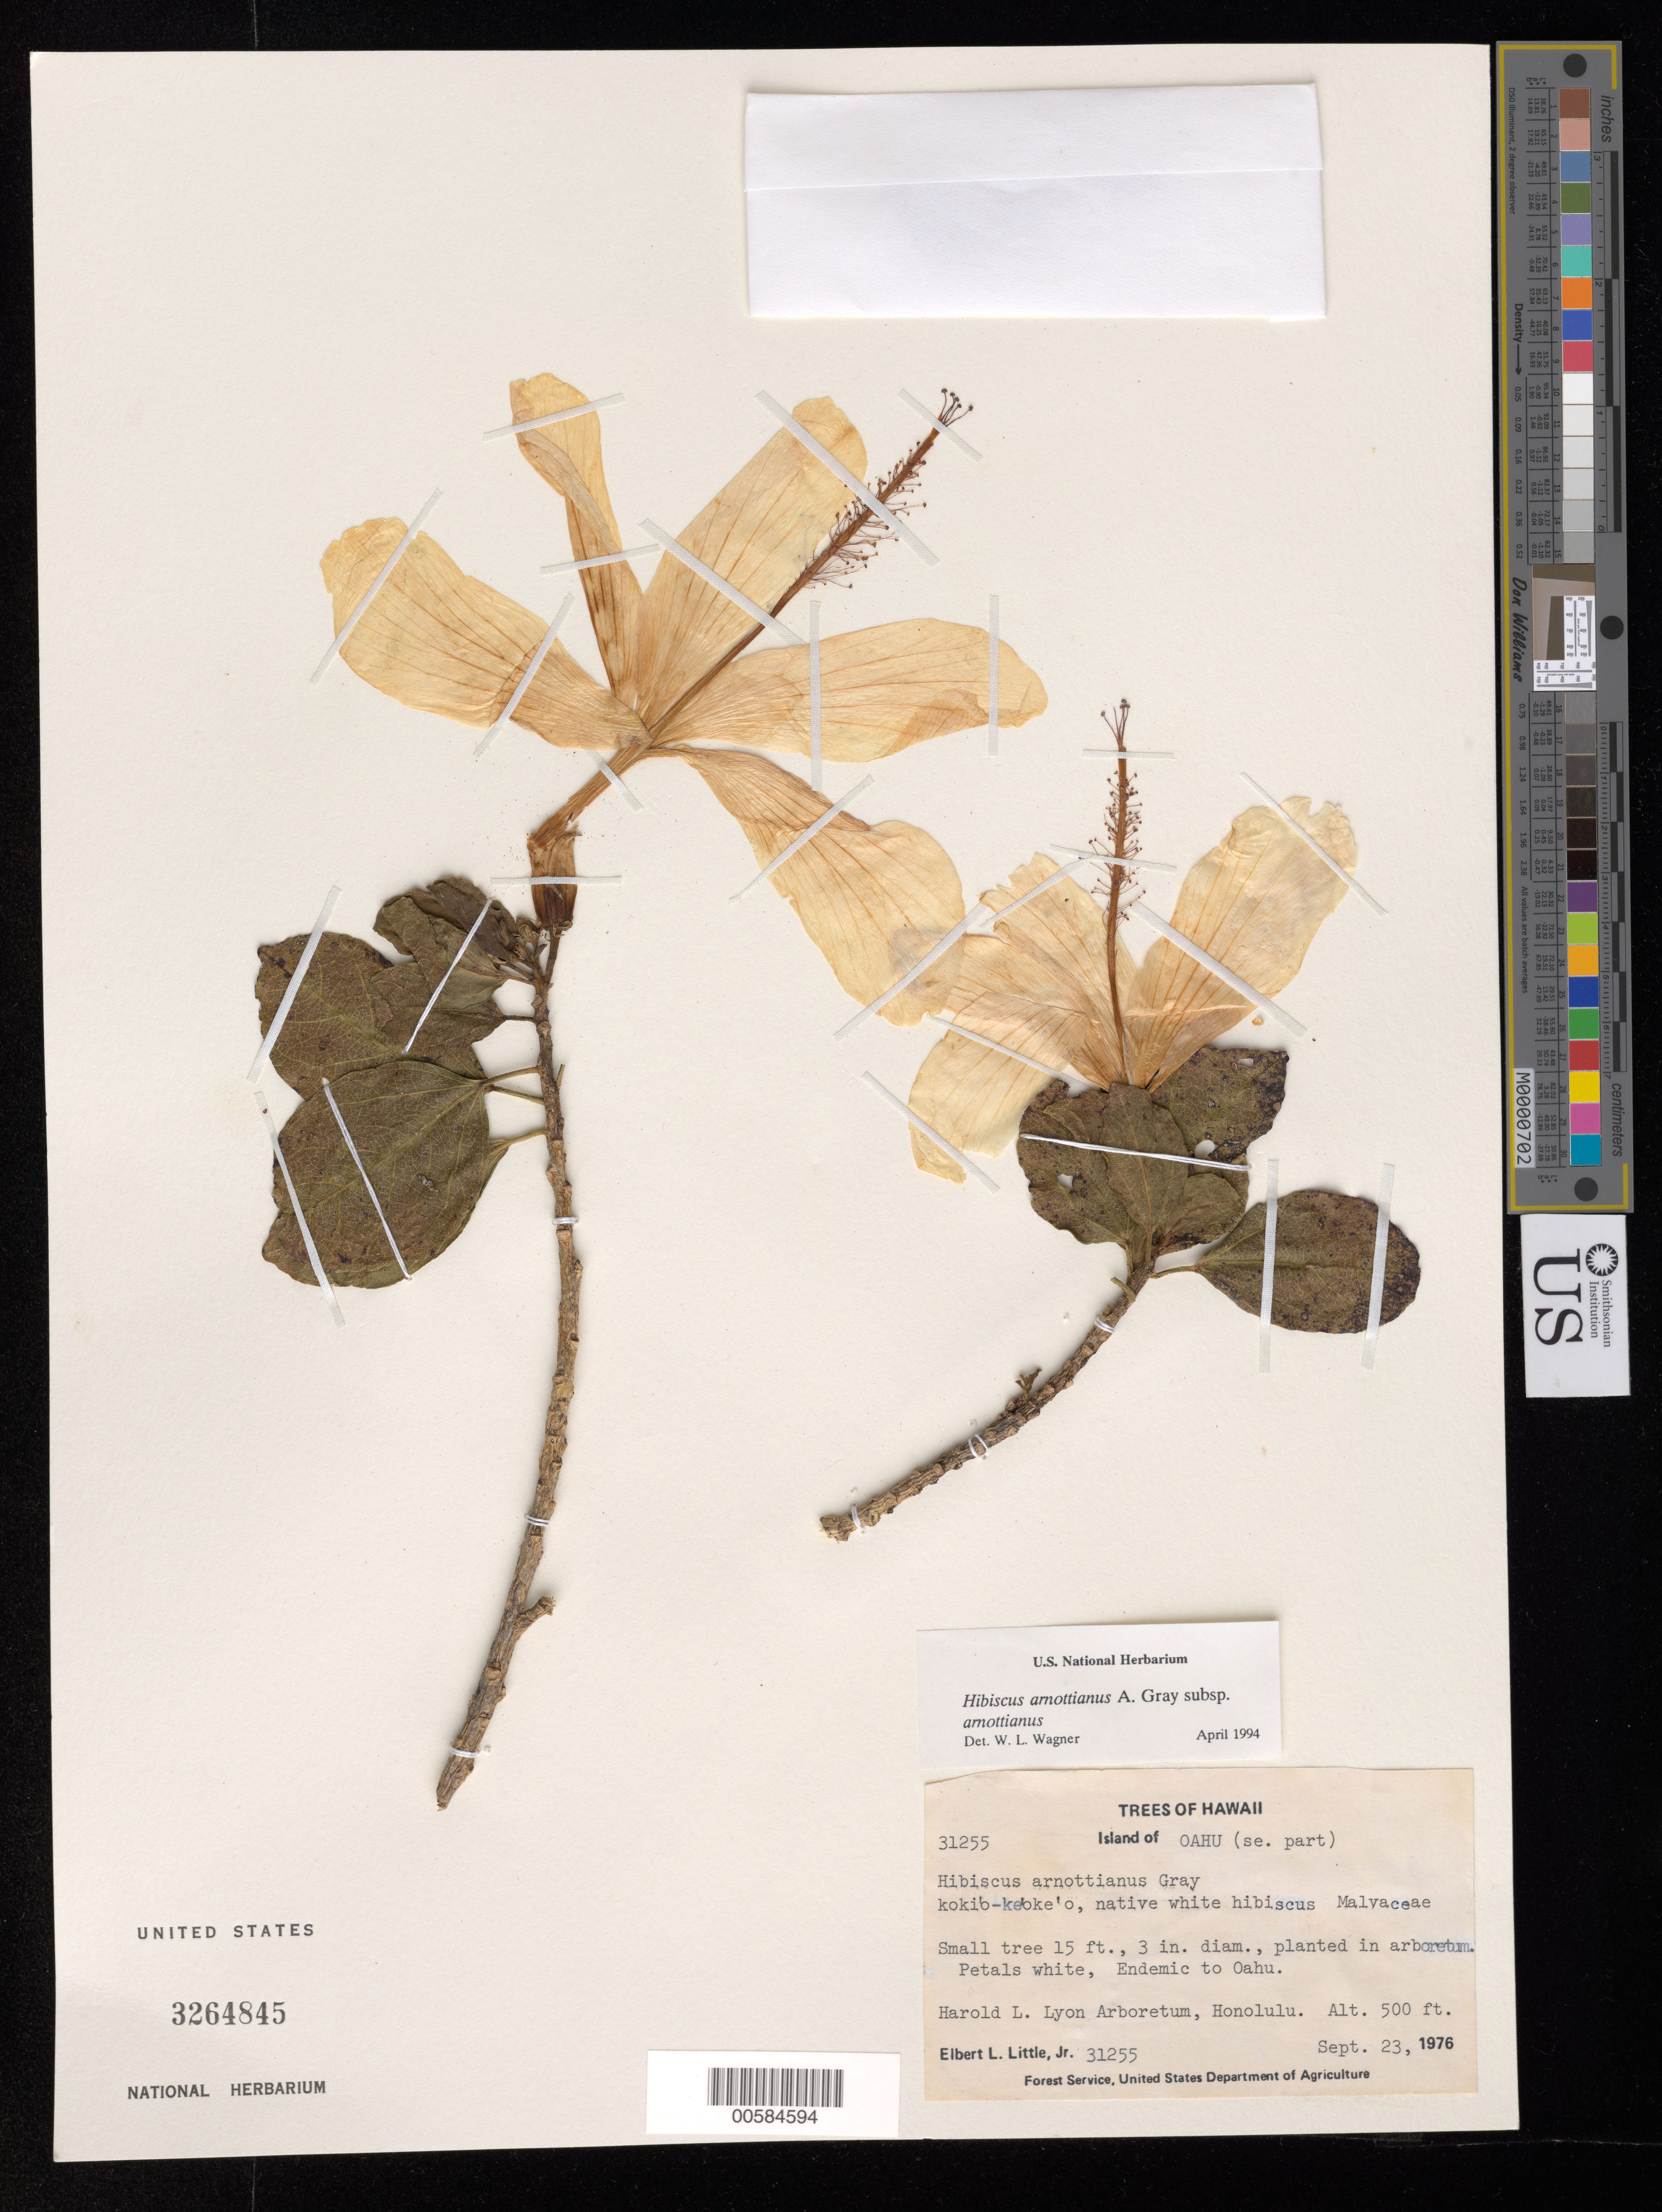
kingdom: Plantae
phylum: Tracheophyta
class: Magnoliopsida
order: Malvales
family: Malvaceae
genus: Hibiscus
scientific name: Hibiscus arnottianus subsp. arnottianus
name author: A. Gray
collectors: E. L. Little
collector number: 31255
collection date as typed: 23 Sep 1976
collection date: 1976-09-23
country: United States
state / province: Hawaii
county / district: Honolulu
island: Oahu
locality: SE Oahu, Harold L. Lyon Arboretum, Honolulu.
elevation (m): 152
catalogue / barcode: US 3264845